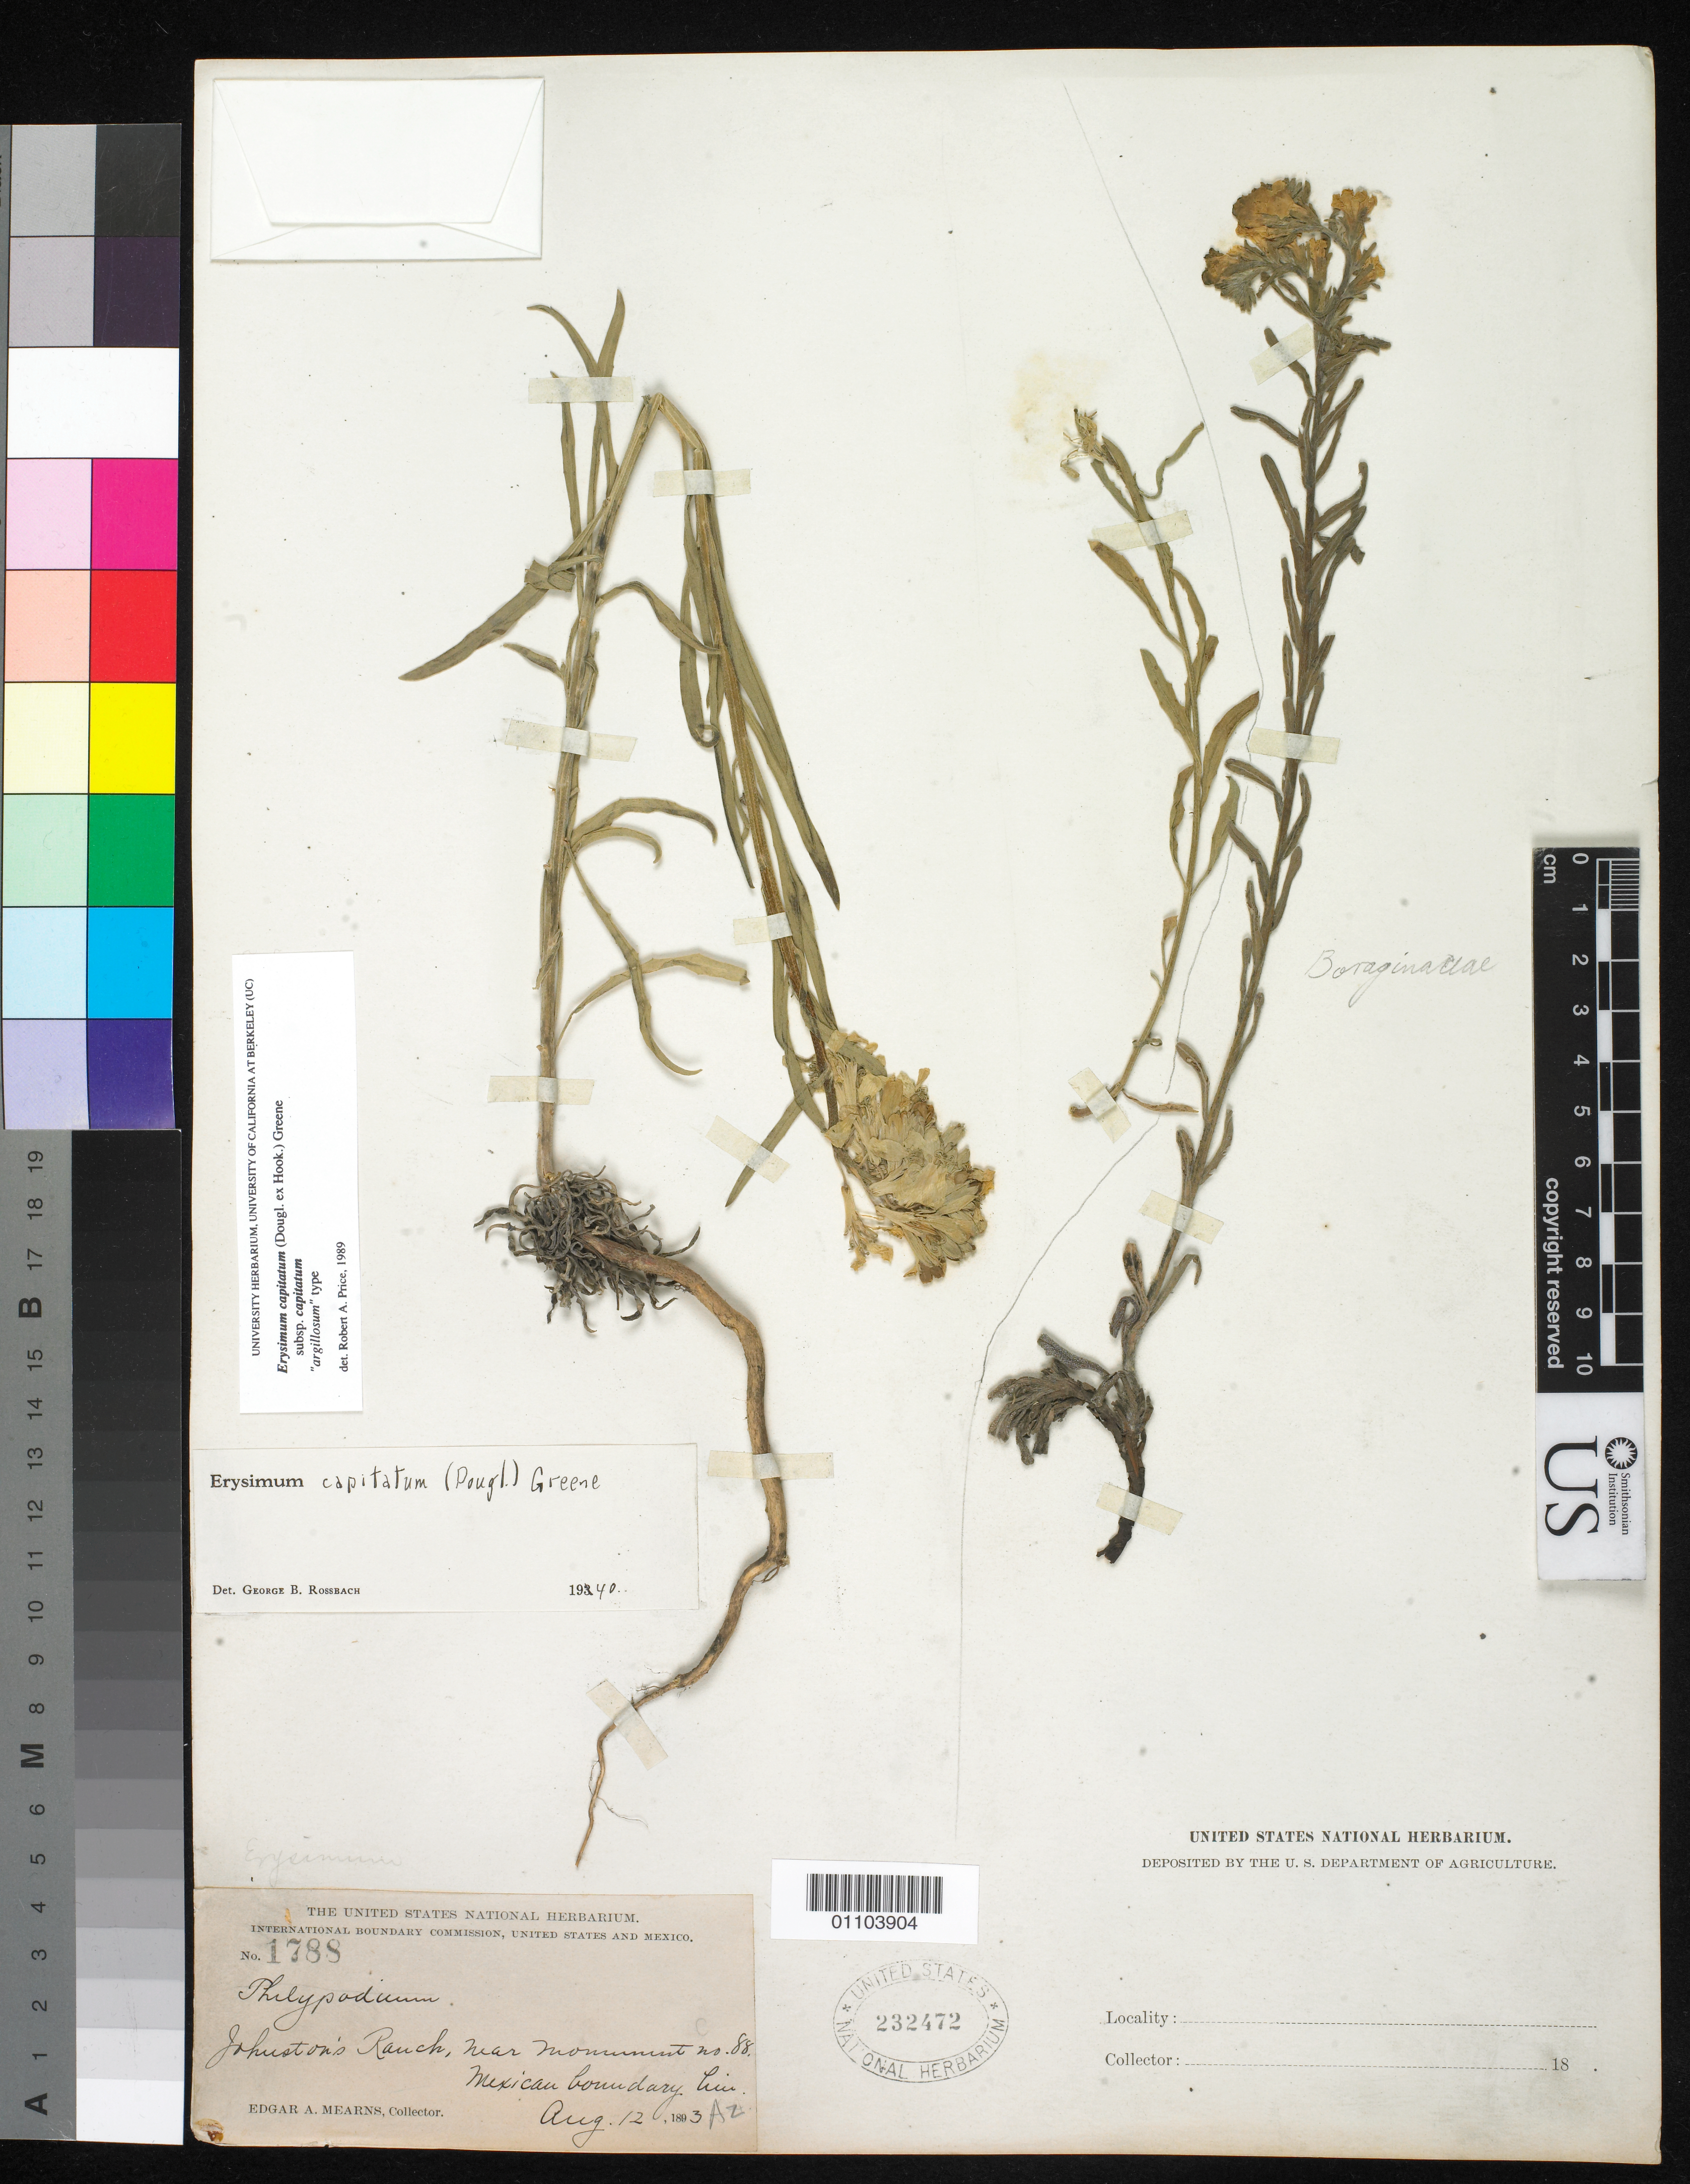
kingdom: Plantae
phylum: Tracheophyta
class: Magnoliopsida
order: Brassicales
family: Brassicaceae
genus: Erysimum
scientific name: Erysimum capitatum var. capitatum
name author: (Douglas) Greene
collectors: E. A. Mearns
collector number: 1788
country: United States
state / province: Arizona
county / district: Chochise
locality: Johnston's Ranch, near Monument no. 88. Mexican Boundary Line.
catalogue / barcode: US 232472